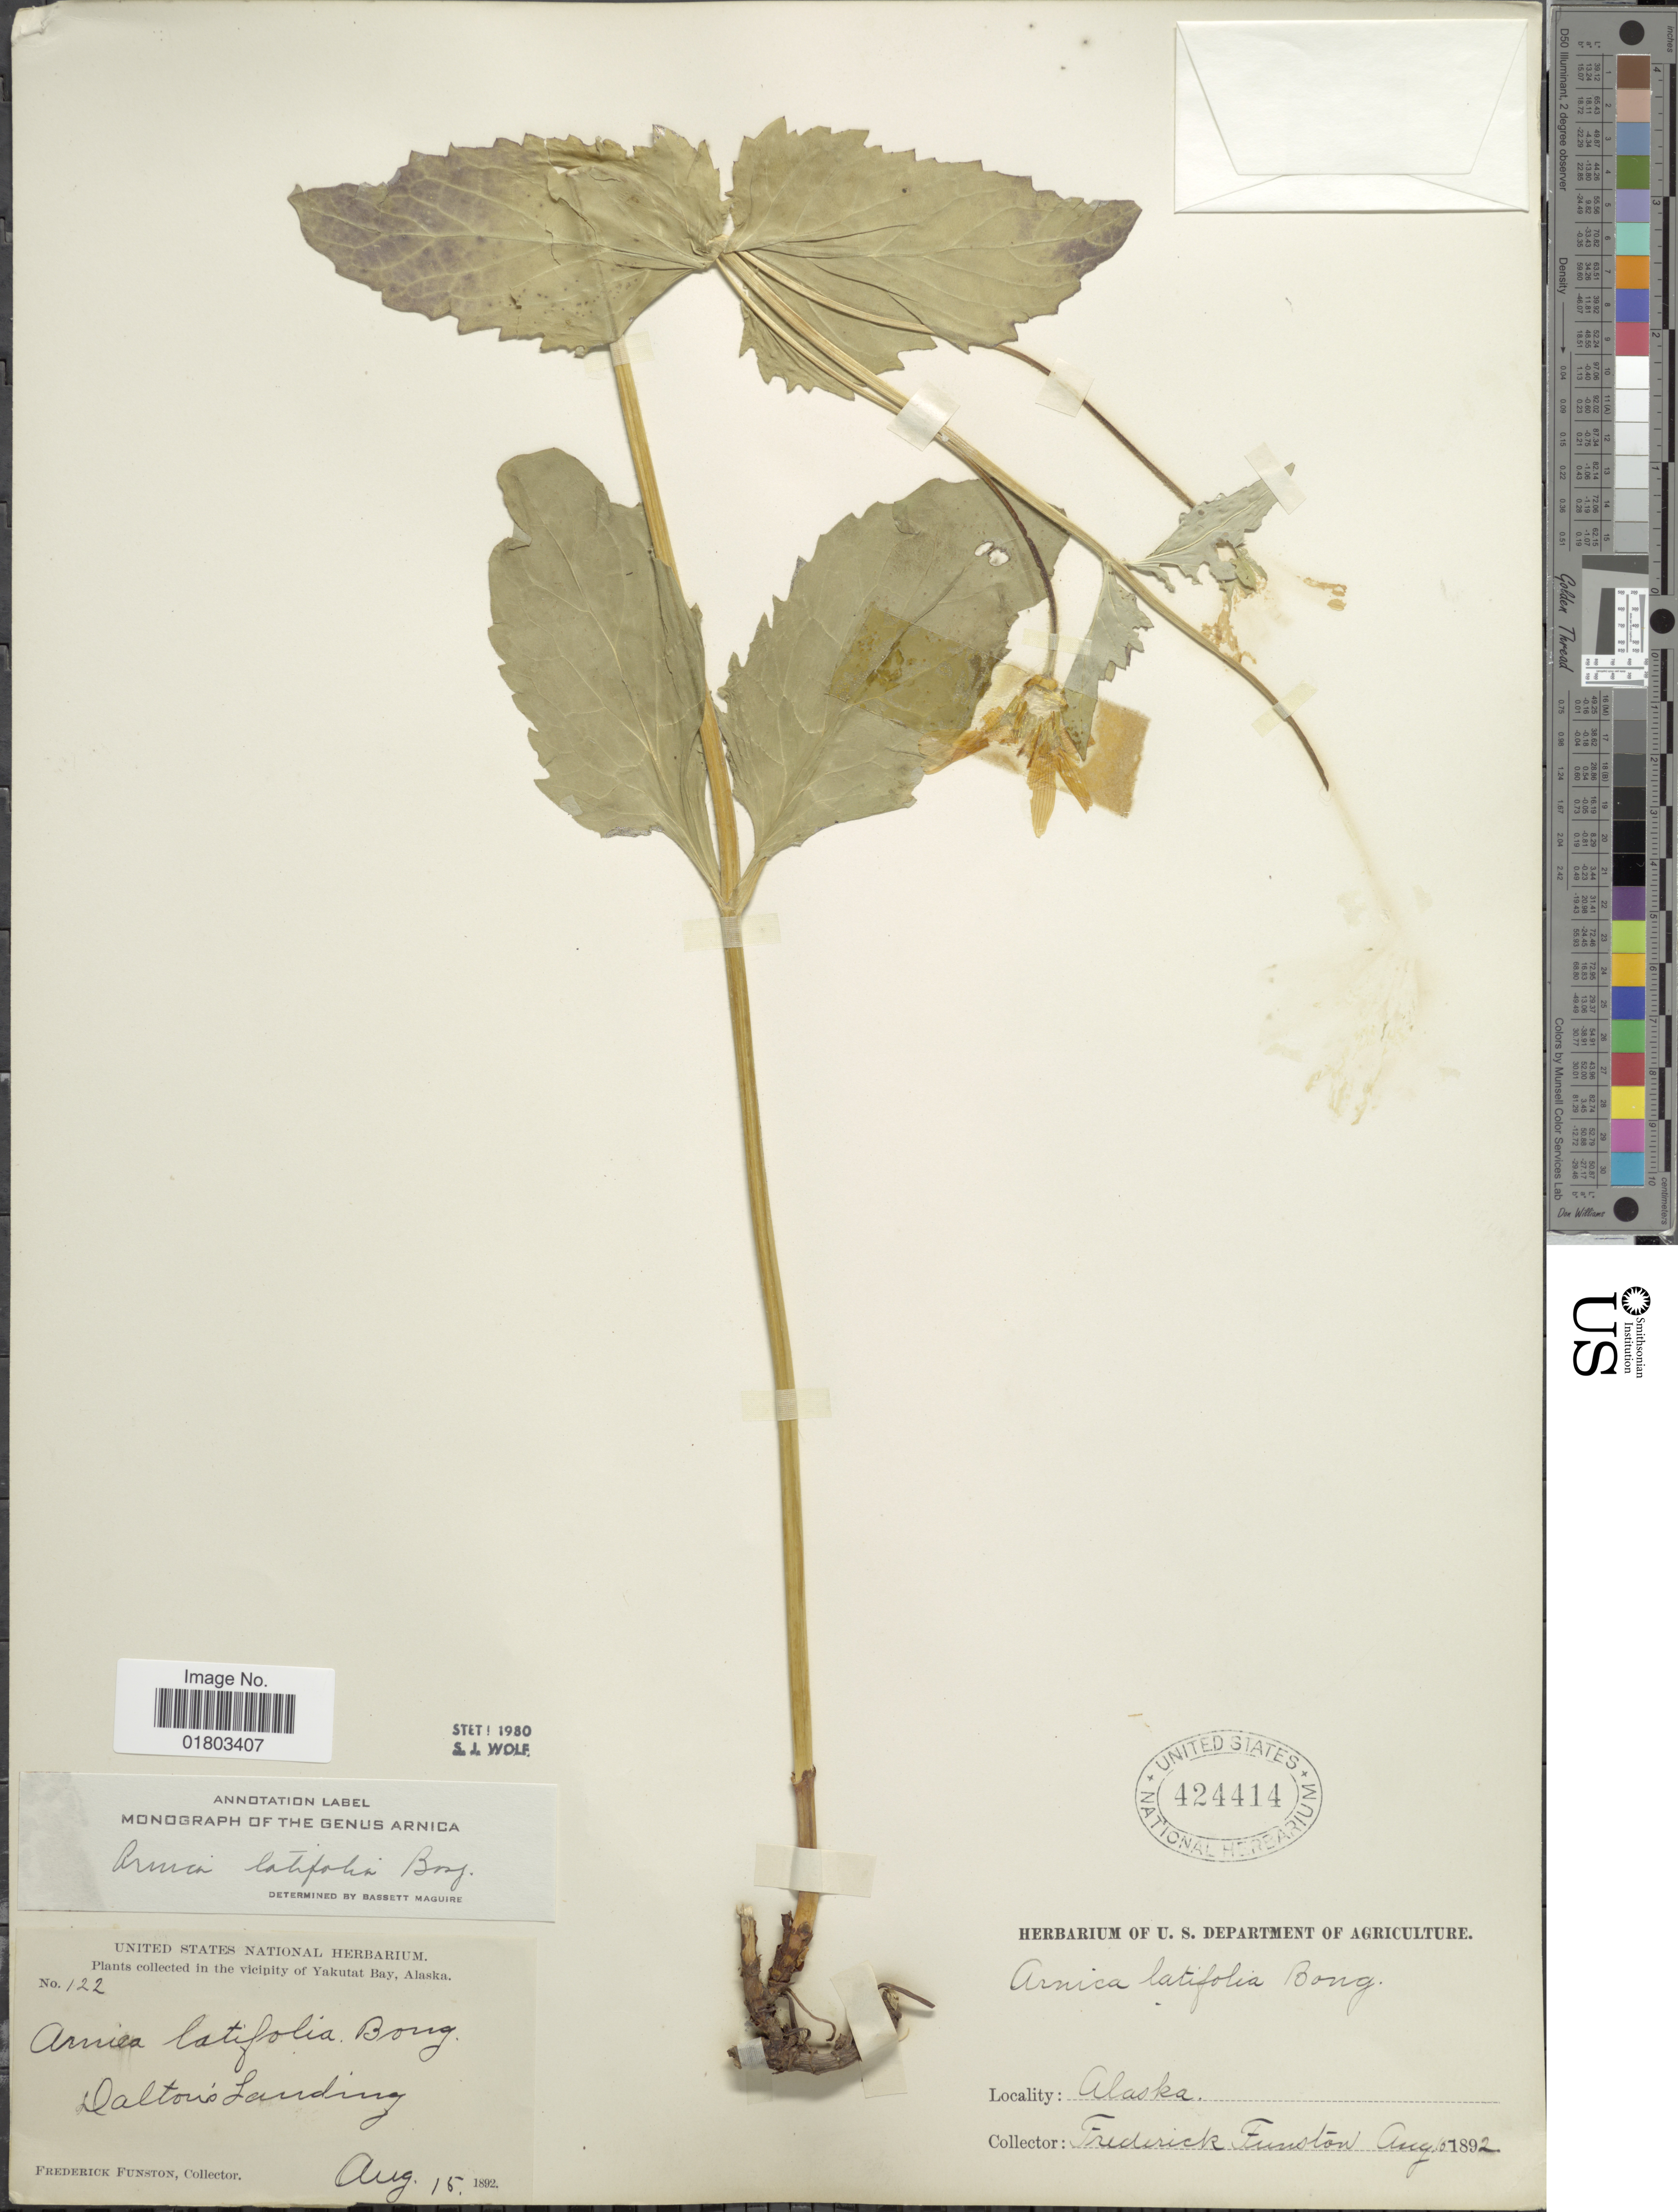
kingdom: Plantae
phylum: Tracheophyta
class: Magnoliopsida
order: Asterales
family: Asteraceae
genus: Arnica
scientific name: Arnica latifolia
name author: Bong.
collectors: F. Funston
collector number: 122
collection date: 1892-08-15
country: United States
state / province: Alaska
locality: In the vicinity of Yakutat Bay, Dalton;s Landing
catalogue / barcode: US 424414